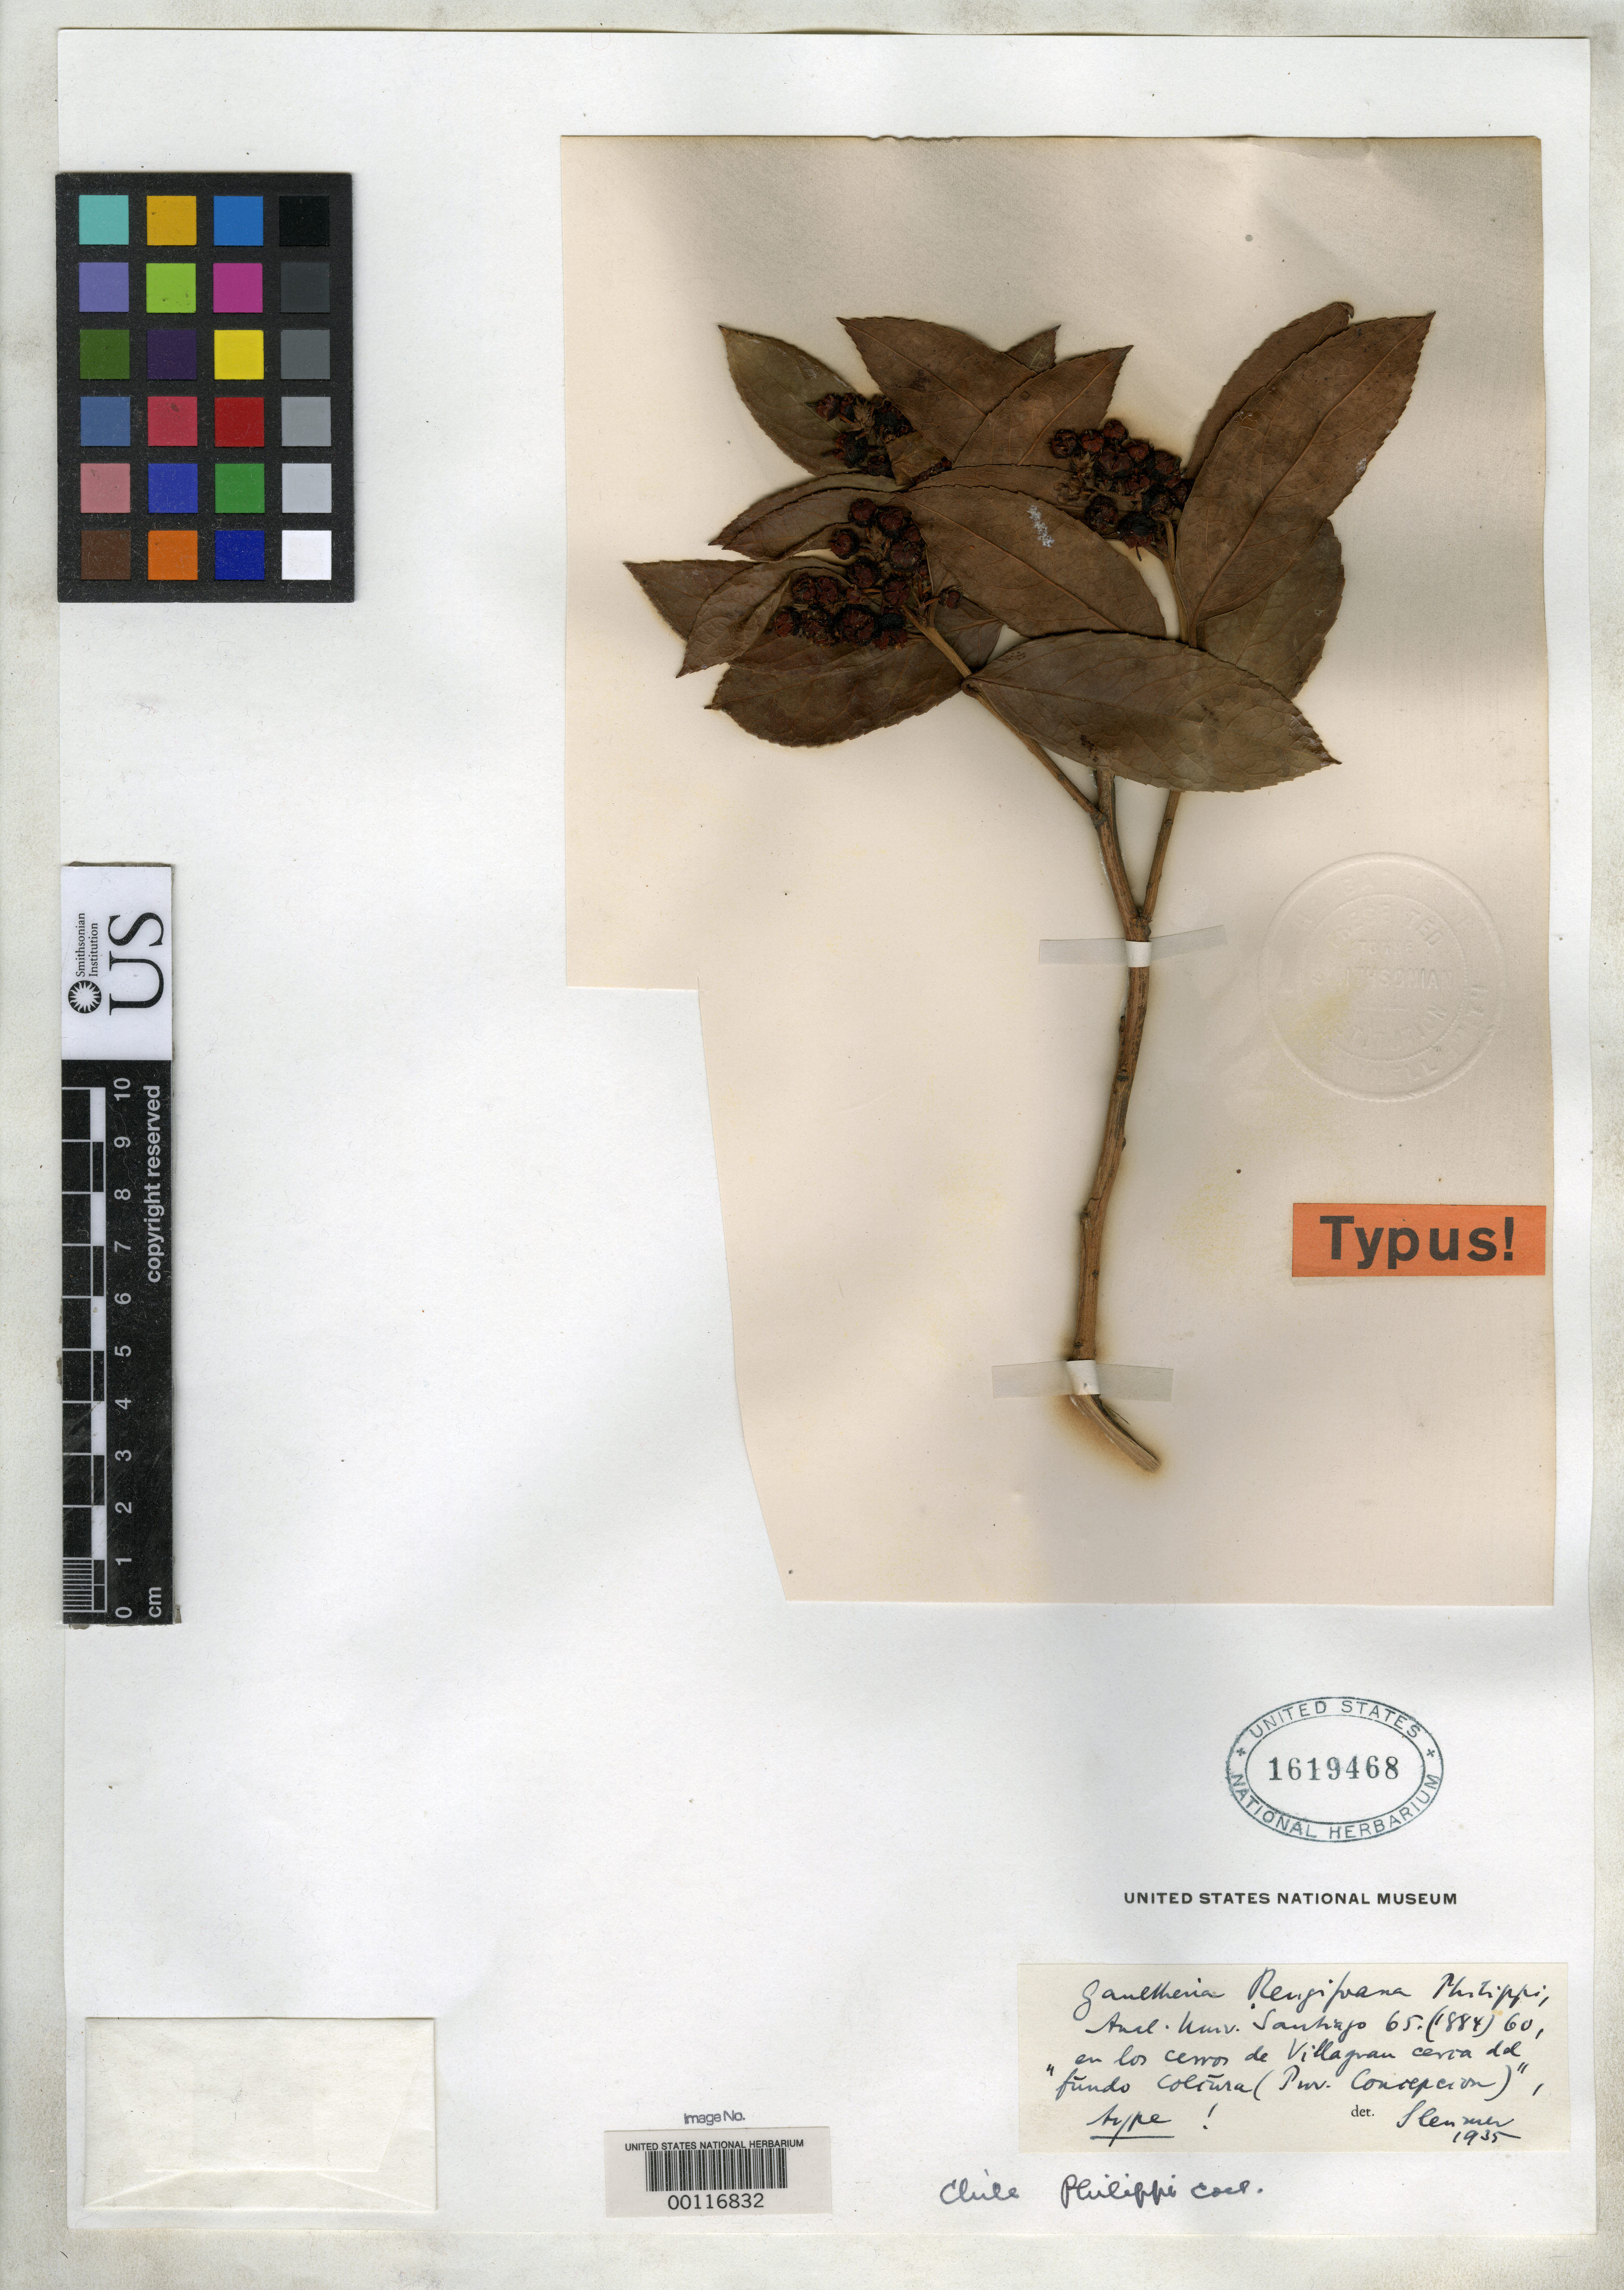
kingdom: Plantae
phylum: Tracheophyta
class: Magnoliopsida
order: Ericales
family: Ericaceae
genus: Gaultheria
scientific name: Gaultheria rengifoana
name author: Phil.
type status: Type Collection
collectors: R. A. Philippi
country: Chile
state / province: Bio-Bío (VIII)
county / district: Concepción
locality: Los cerros de Villagram cerca del Fundo Coleura.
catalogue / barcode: US 1619468